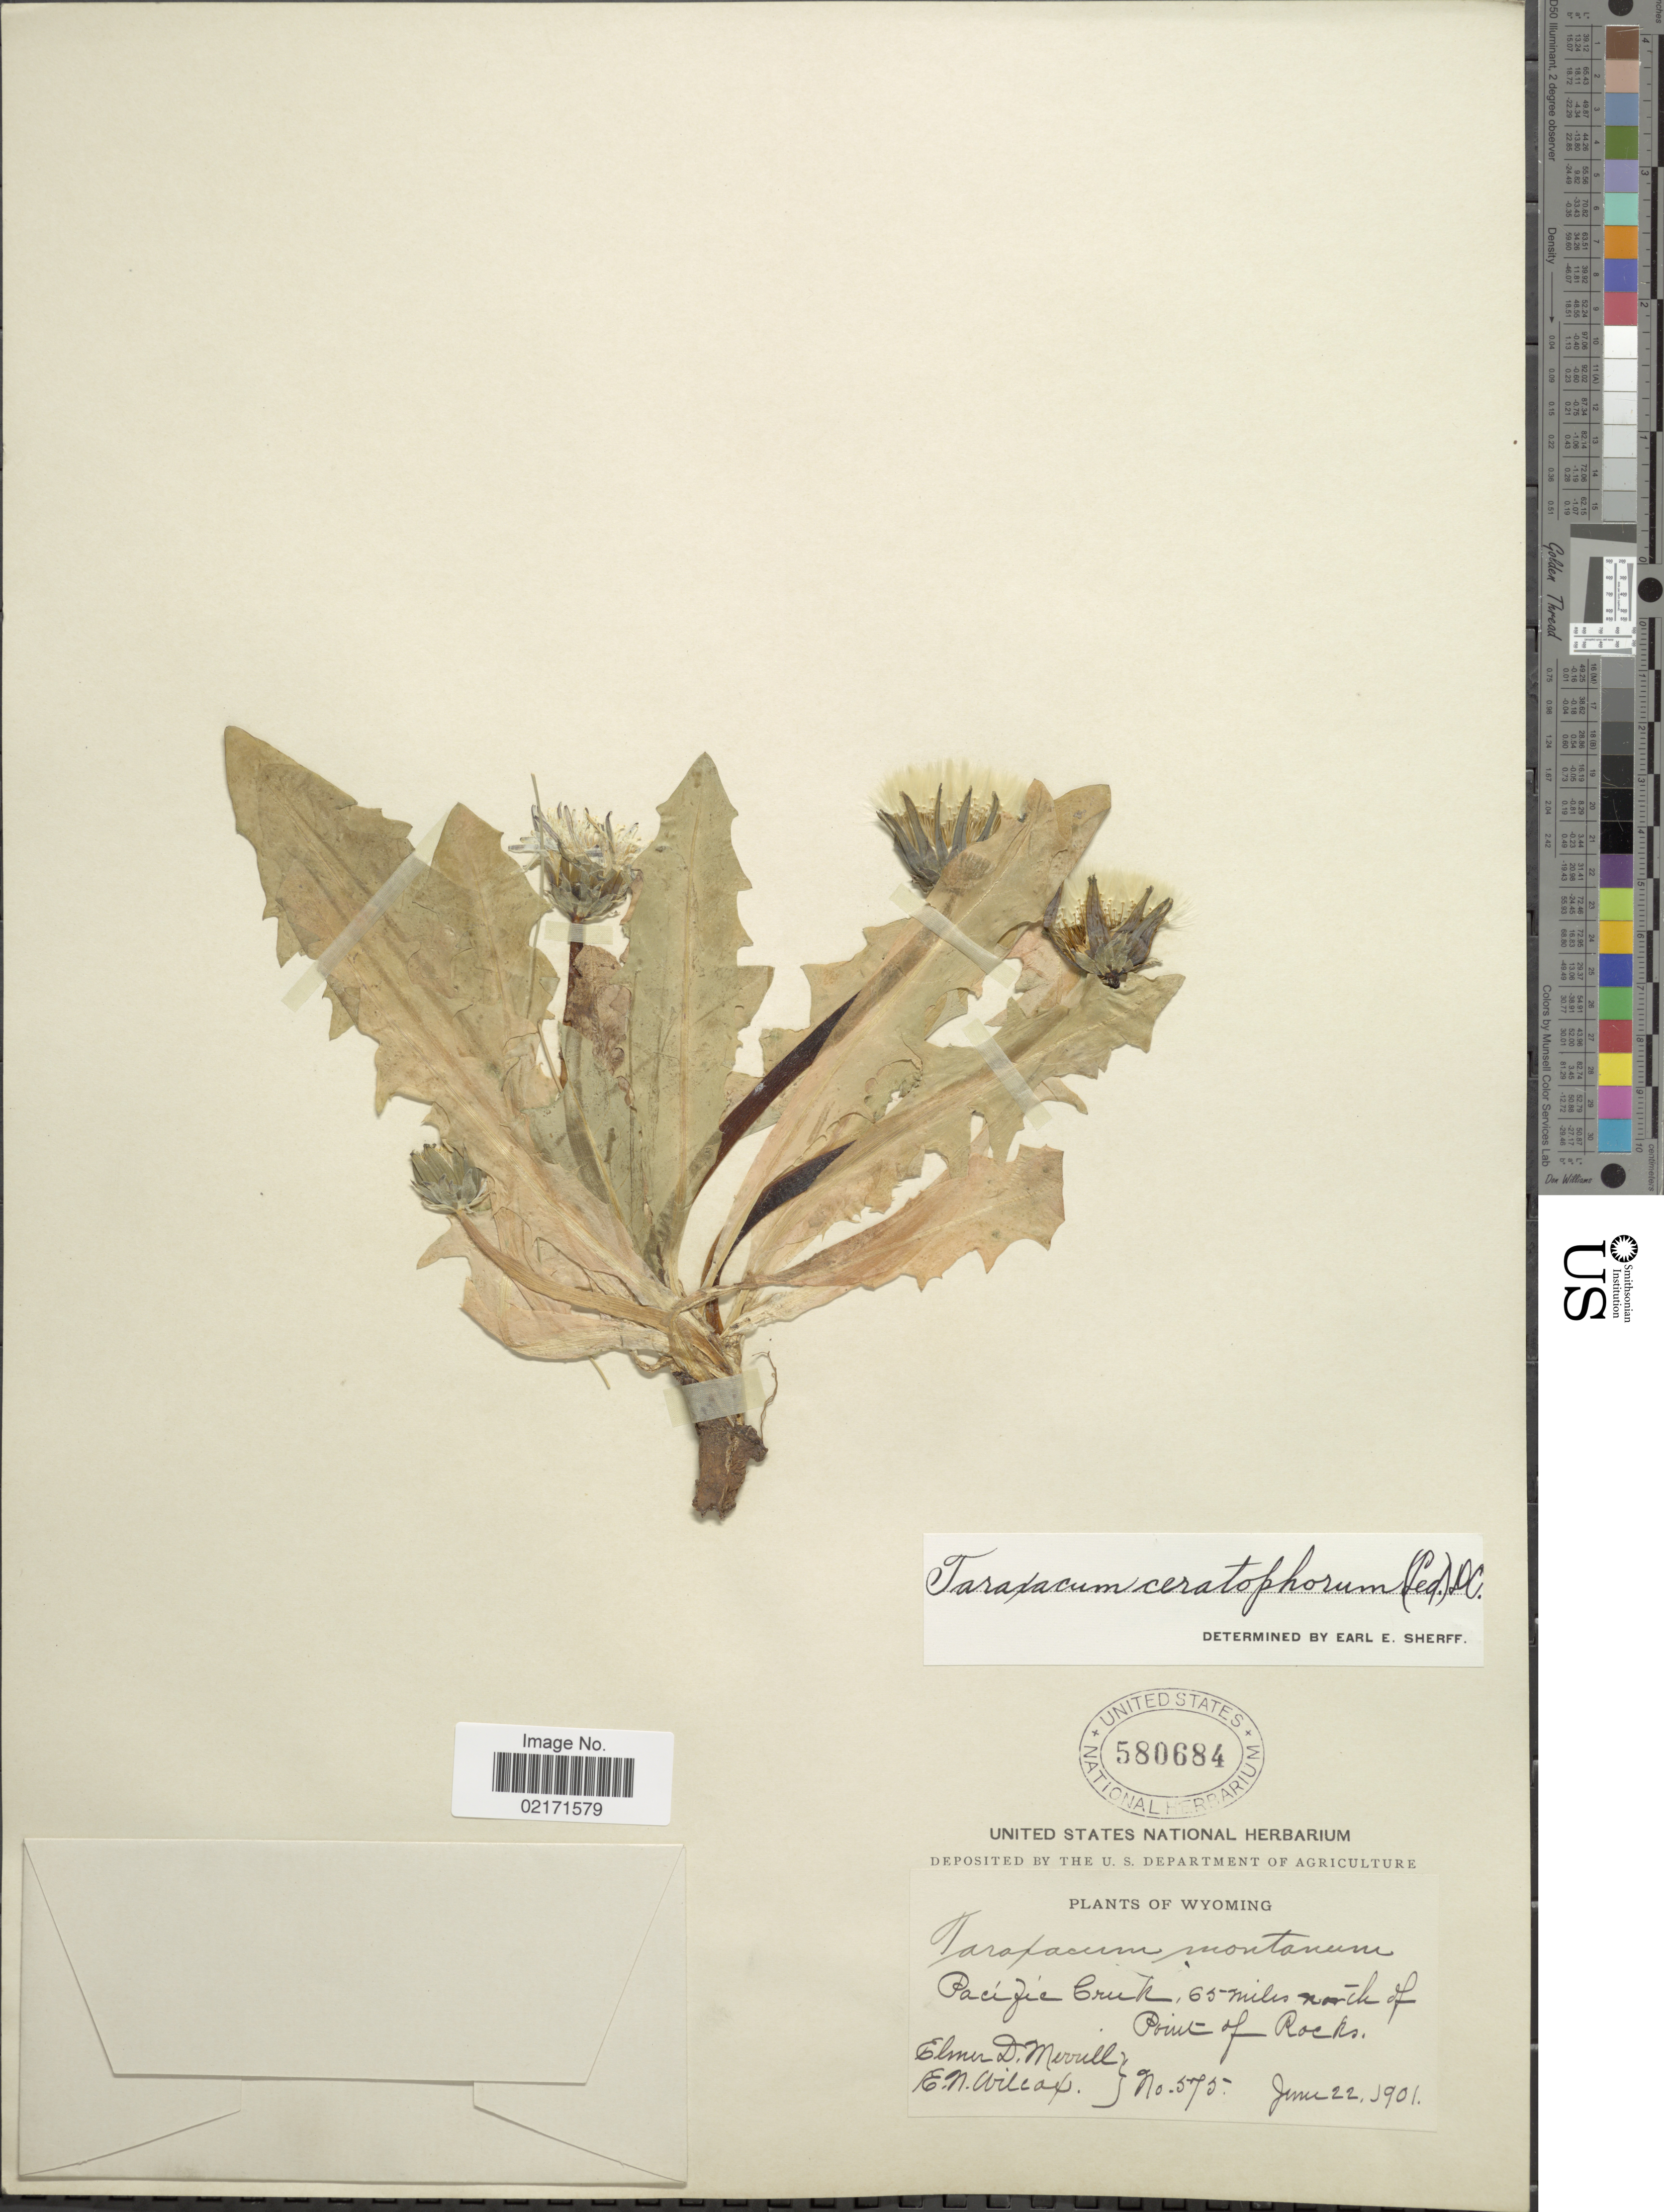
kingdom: Plantae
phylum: Tracheophyta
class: Magnoliopsida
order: Asterales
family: Asteraceae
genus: Taraxacum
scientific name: Taraxacum ceratophorum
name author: (Ledeb.) DC.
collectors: E. D. Merrill & E. Wilcox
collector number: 575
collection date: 1901-06-22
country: United States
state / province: Wyoming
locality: Pacific Creek, 65 miles north of Point of Rocks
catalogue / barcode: US 580684